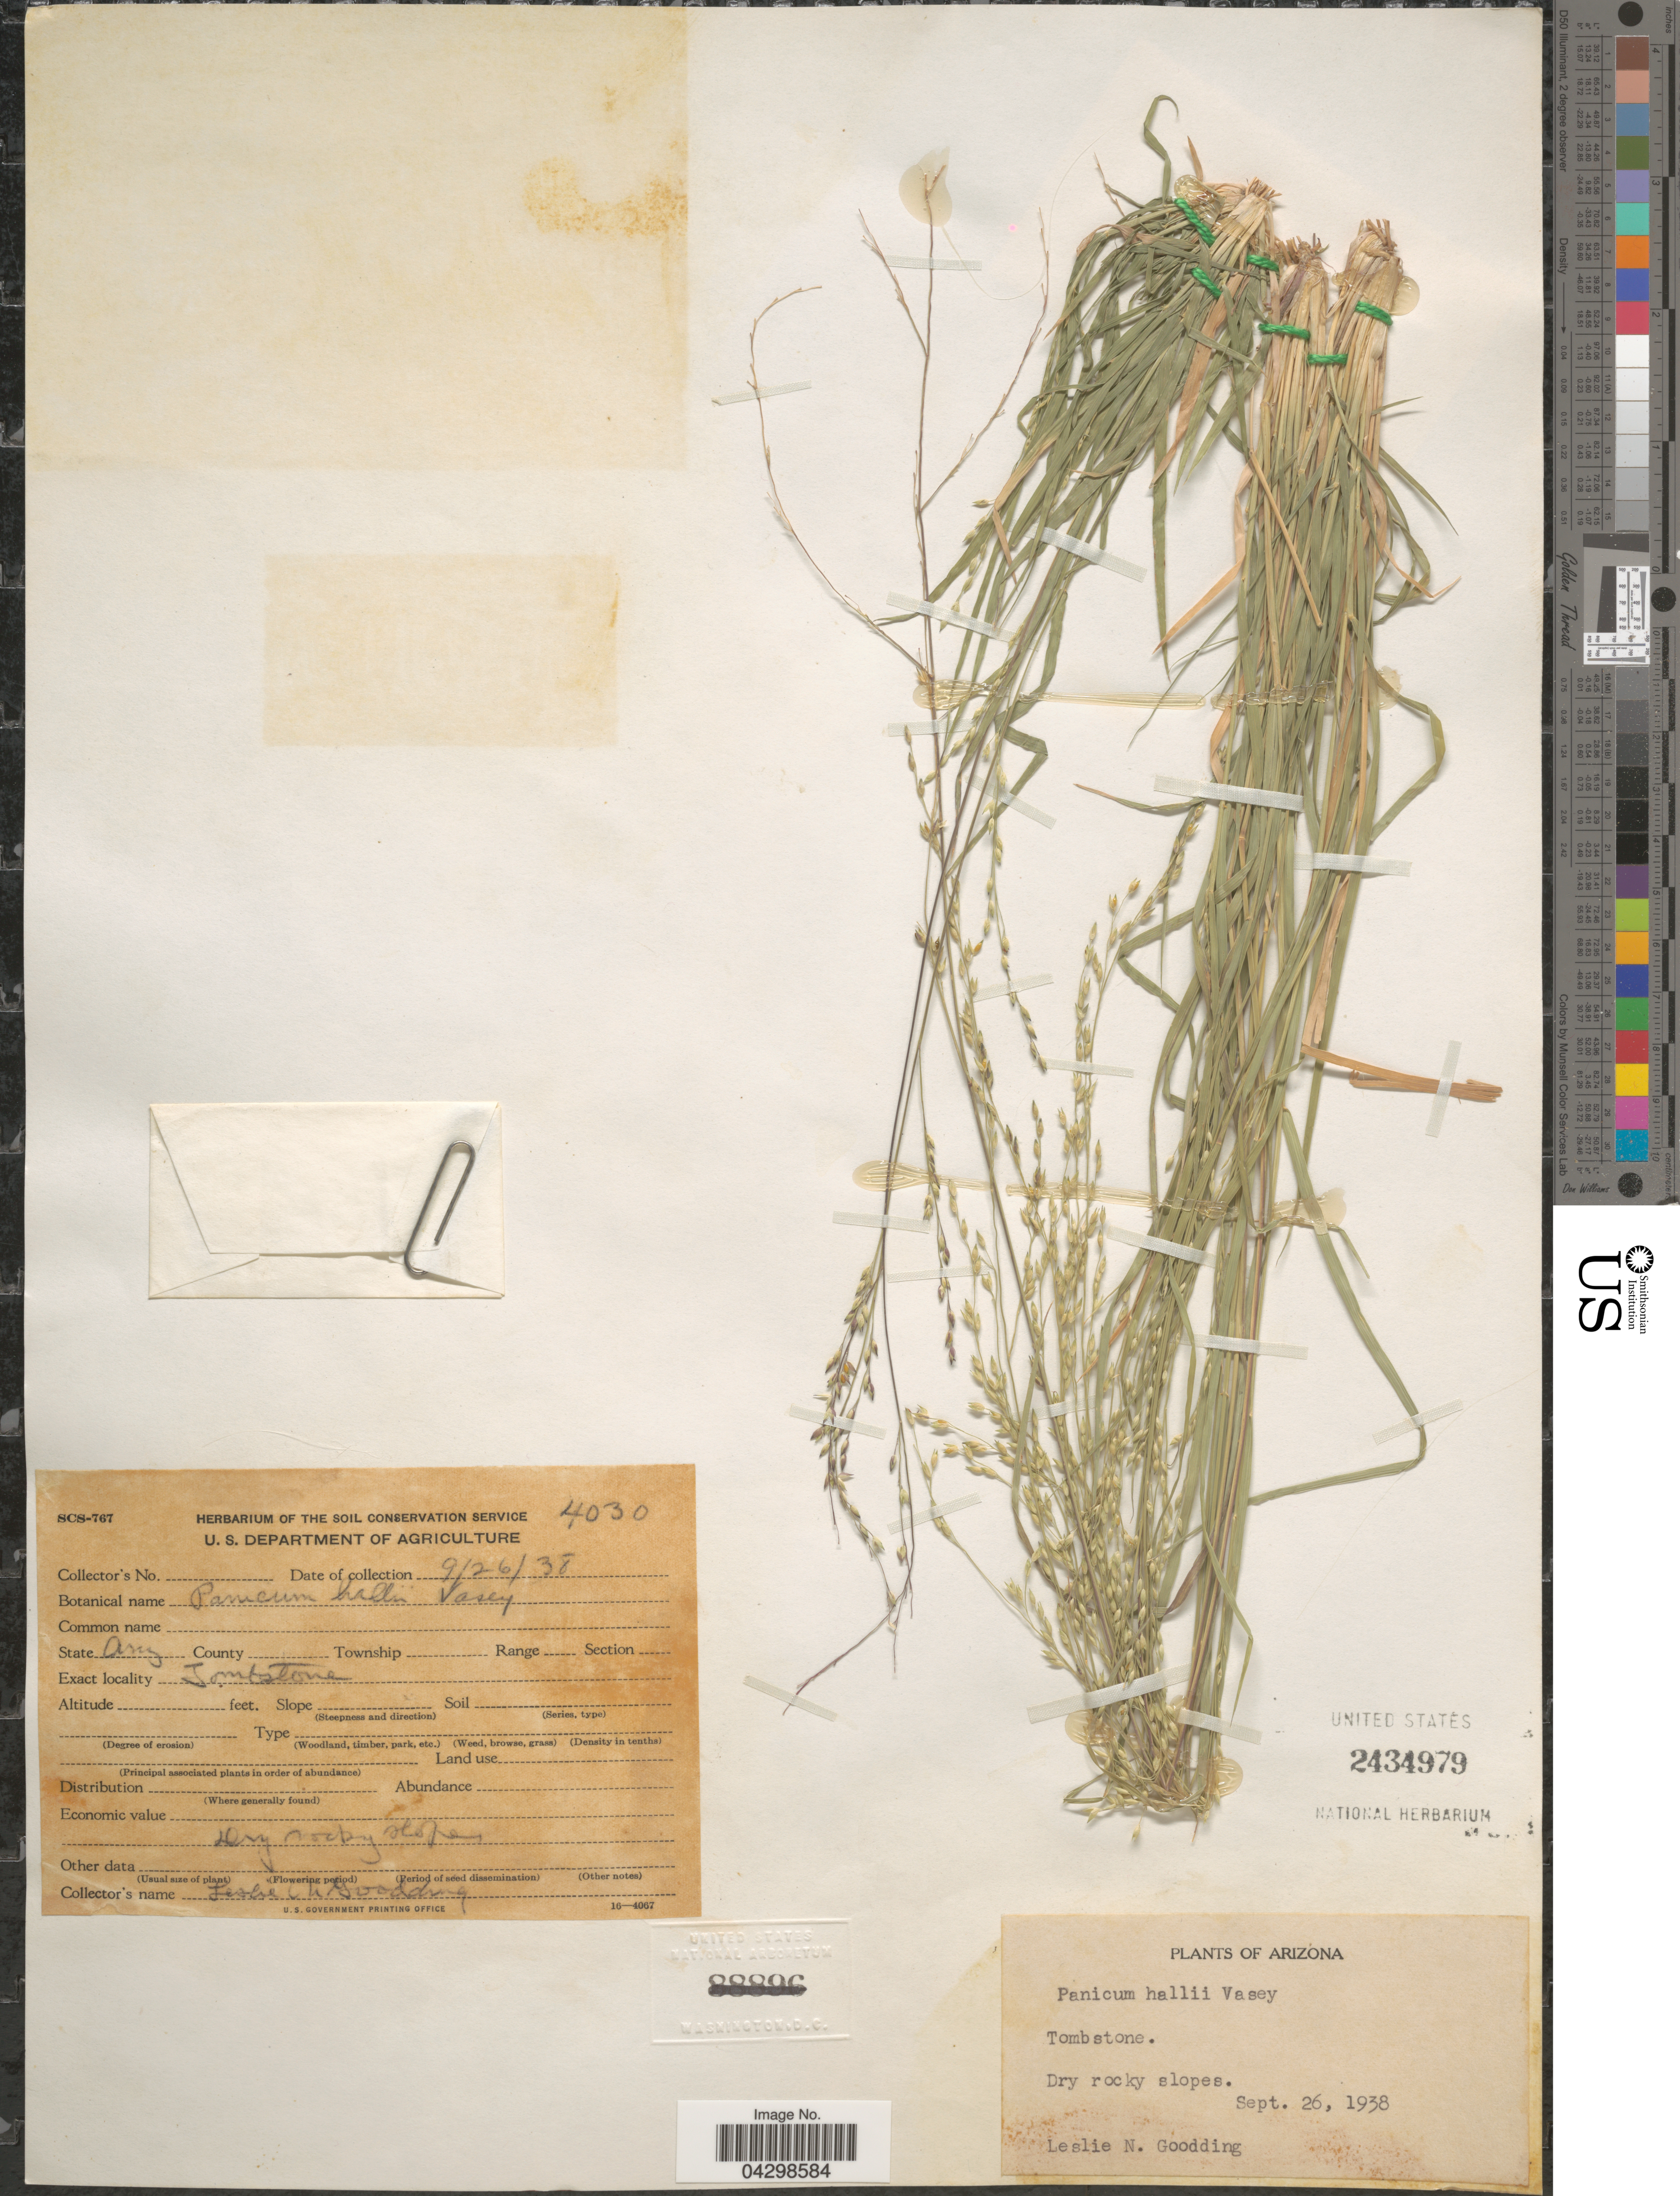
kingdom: Plantae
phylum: Tracheophyta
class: Liliopsida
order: Poales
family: Poaceae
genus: Panicum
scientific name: Panicum hallii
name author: Vasey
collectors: L. N. Goodding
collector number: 4030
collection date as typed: Transcribed d/m/y: 26/9/38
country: United States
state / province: Arizona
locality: Tombstone.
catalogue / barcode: US 2434979